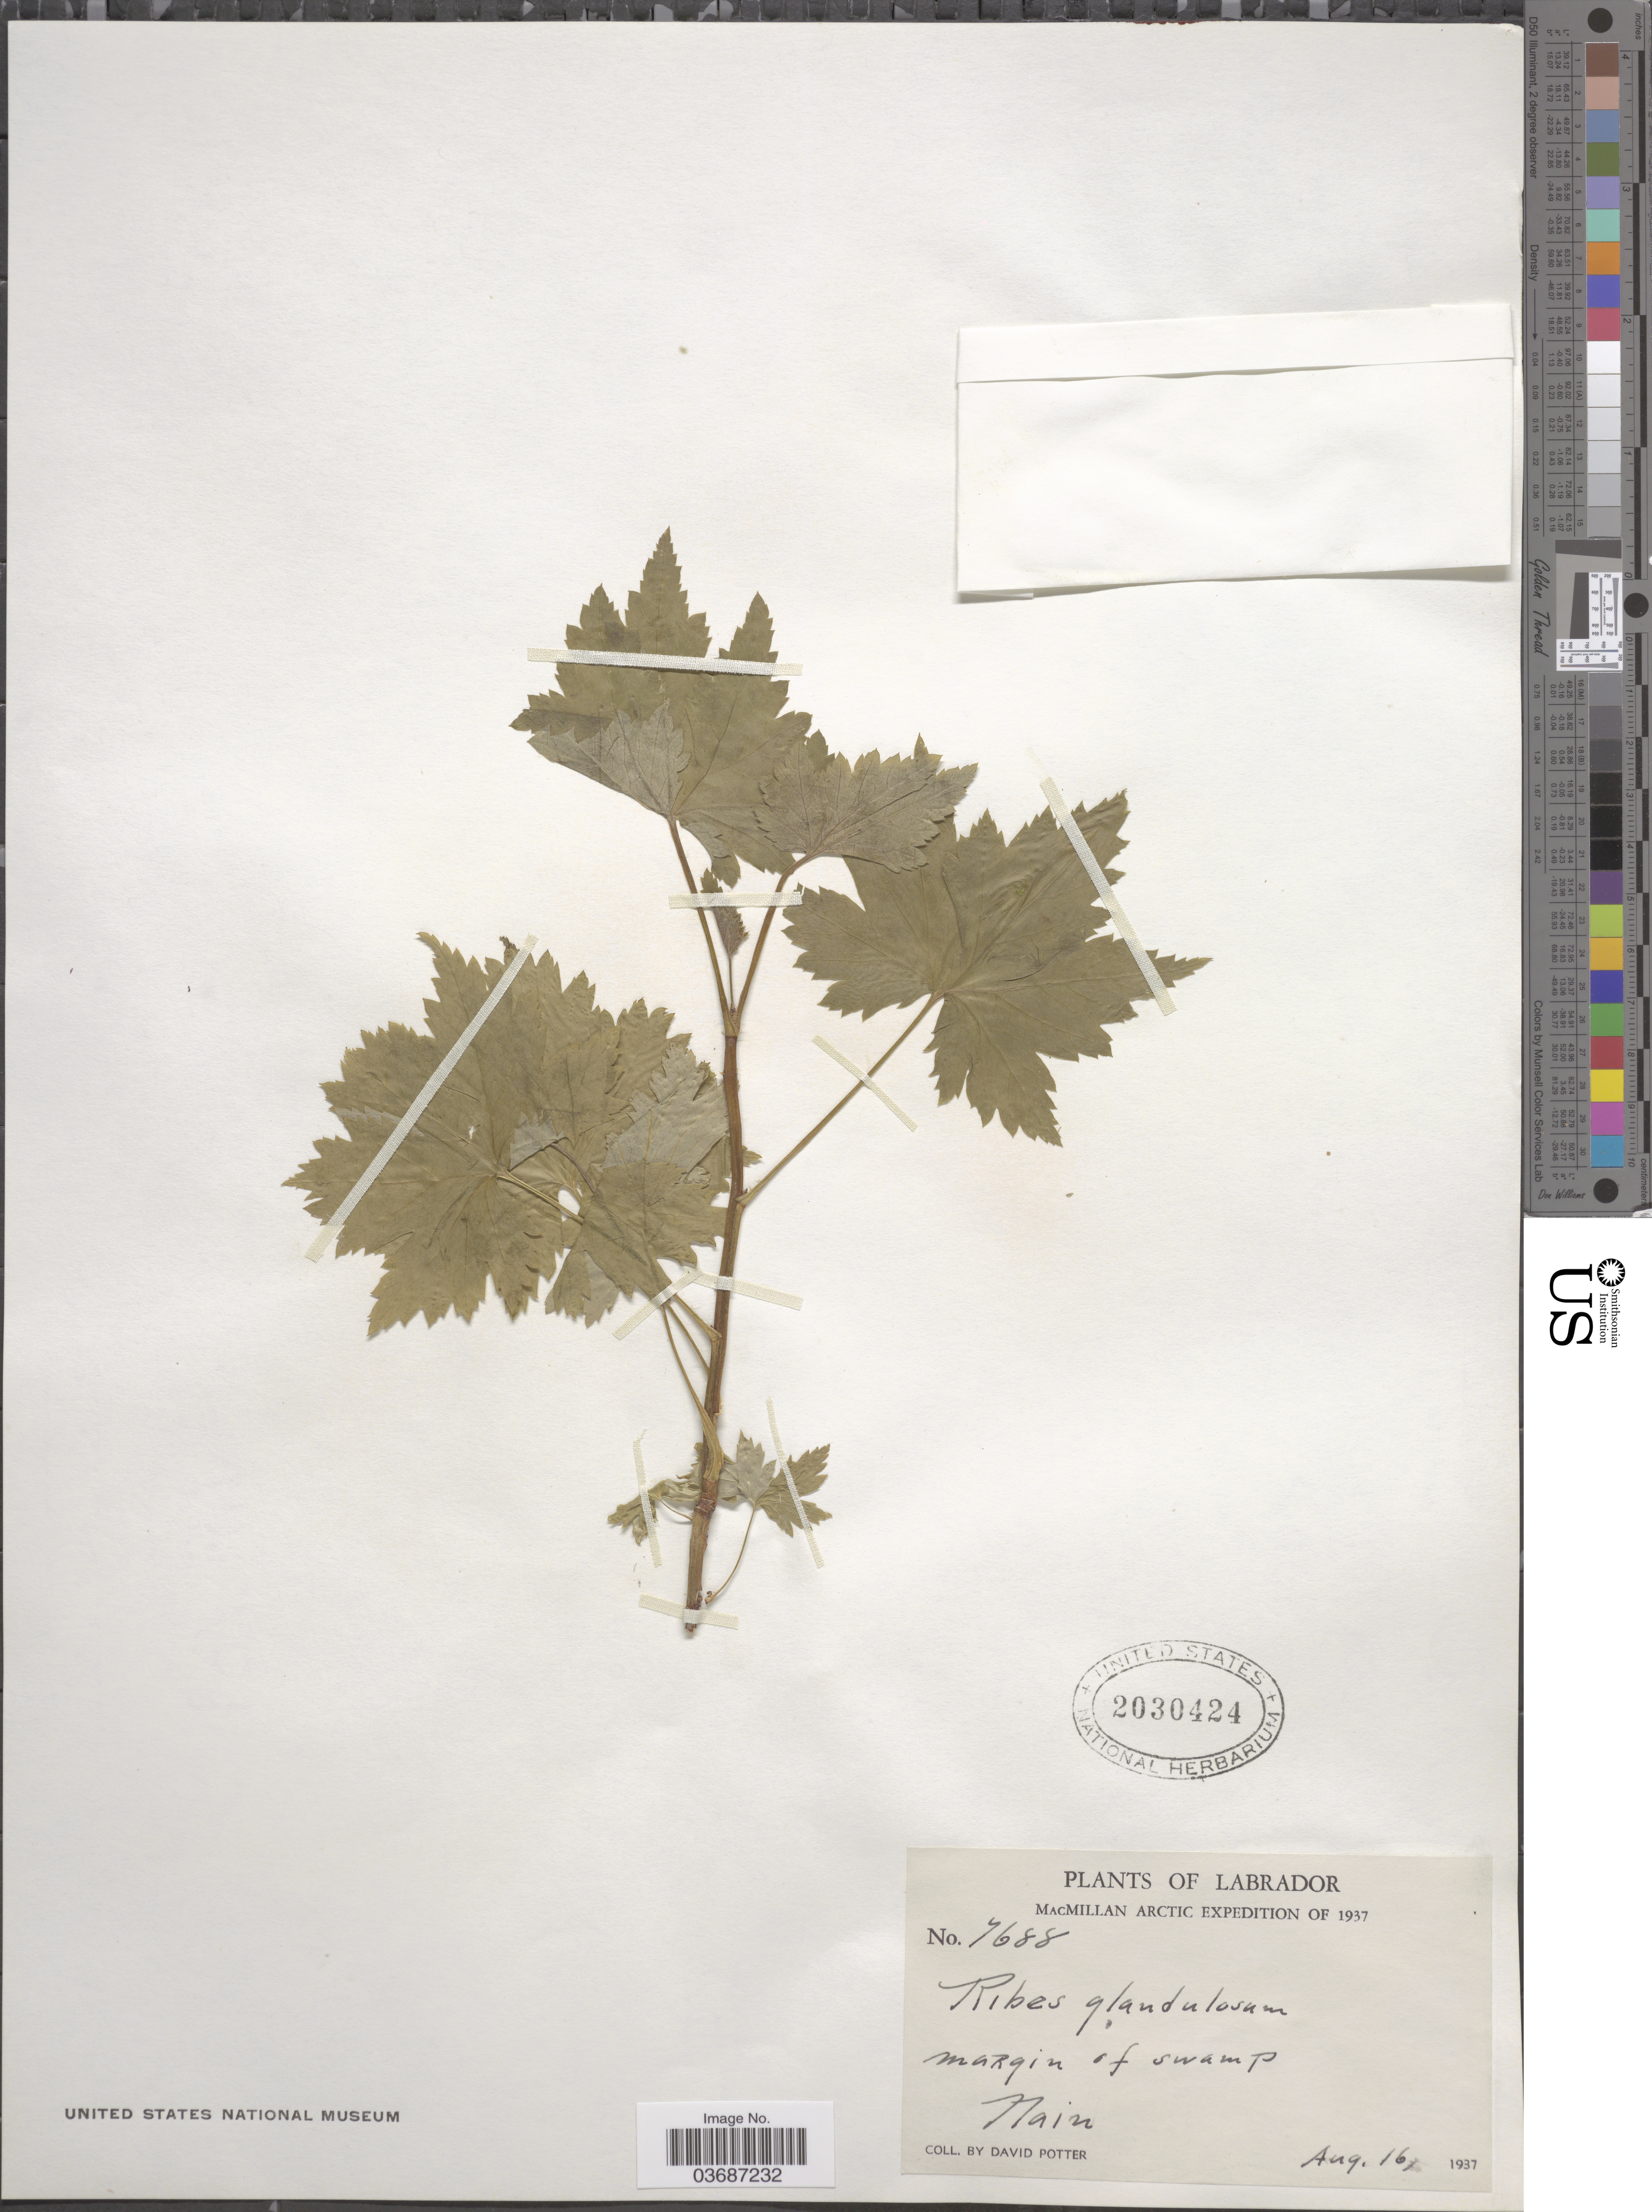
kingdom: Plantae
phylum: Tracheophyta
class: Magnoliopsida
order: Saxifragales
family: Grossulariaceae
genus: Ribes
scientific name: Ribes glandulosum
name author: Ruiz & Pav.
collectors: D. Potter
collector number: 7688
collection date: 1937-08-16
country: Canada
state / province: Newfoundland and Labrador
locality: Labrador. MacMillan Arctic Expedition of 1937. Margin of swamp Nain.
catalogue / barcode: US 2030424